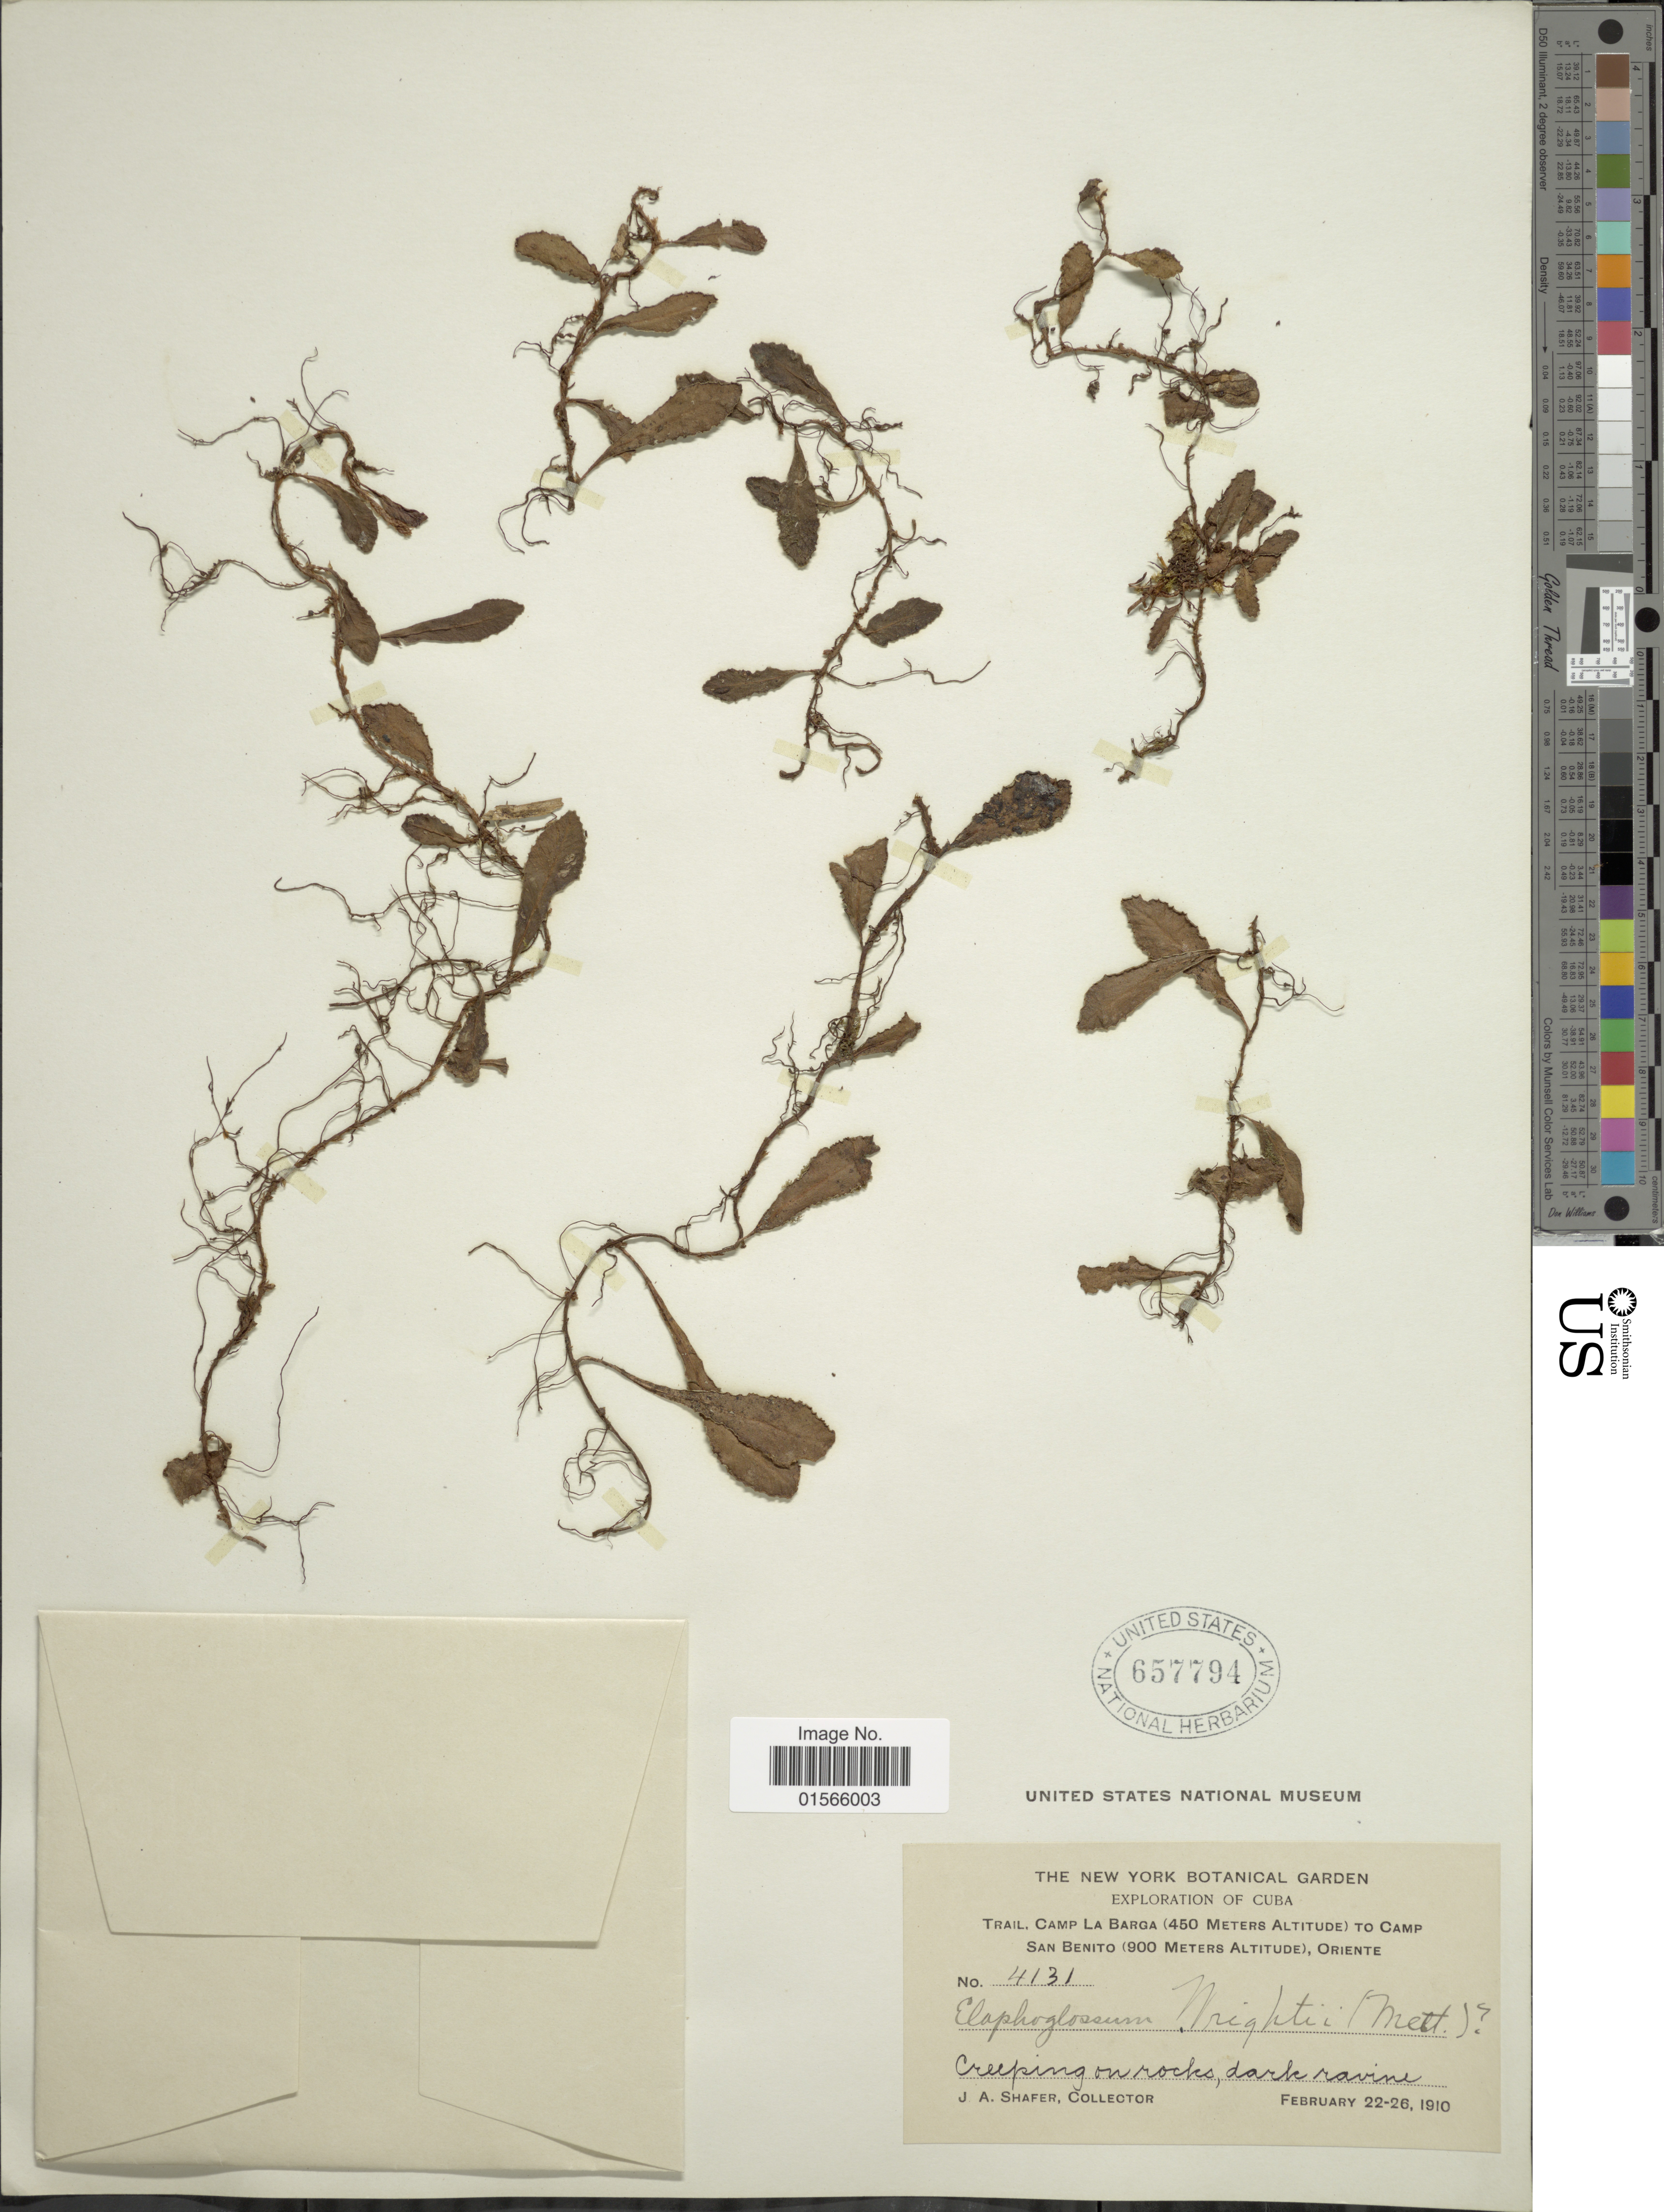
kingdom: Plantae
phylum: Tracheophyta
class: Polypodiopsida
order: Polypodiales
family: Dryopteridaceae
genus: Elaphoglossum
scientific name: Elaphoglossum wrightii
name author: (Mett. ex D.C. Eaton) T. Moore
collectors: J. A. Shafer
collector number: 4131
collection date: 1910-02-22/1910-02-26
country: Cuba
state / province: Oriente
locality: Trail, Camp La Barga to Camp San Benito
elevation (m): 450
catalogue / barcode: US 657794